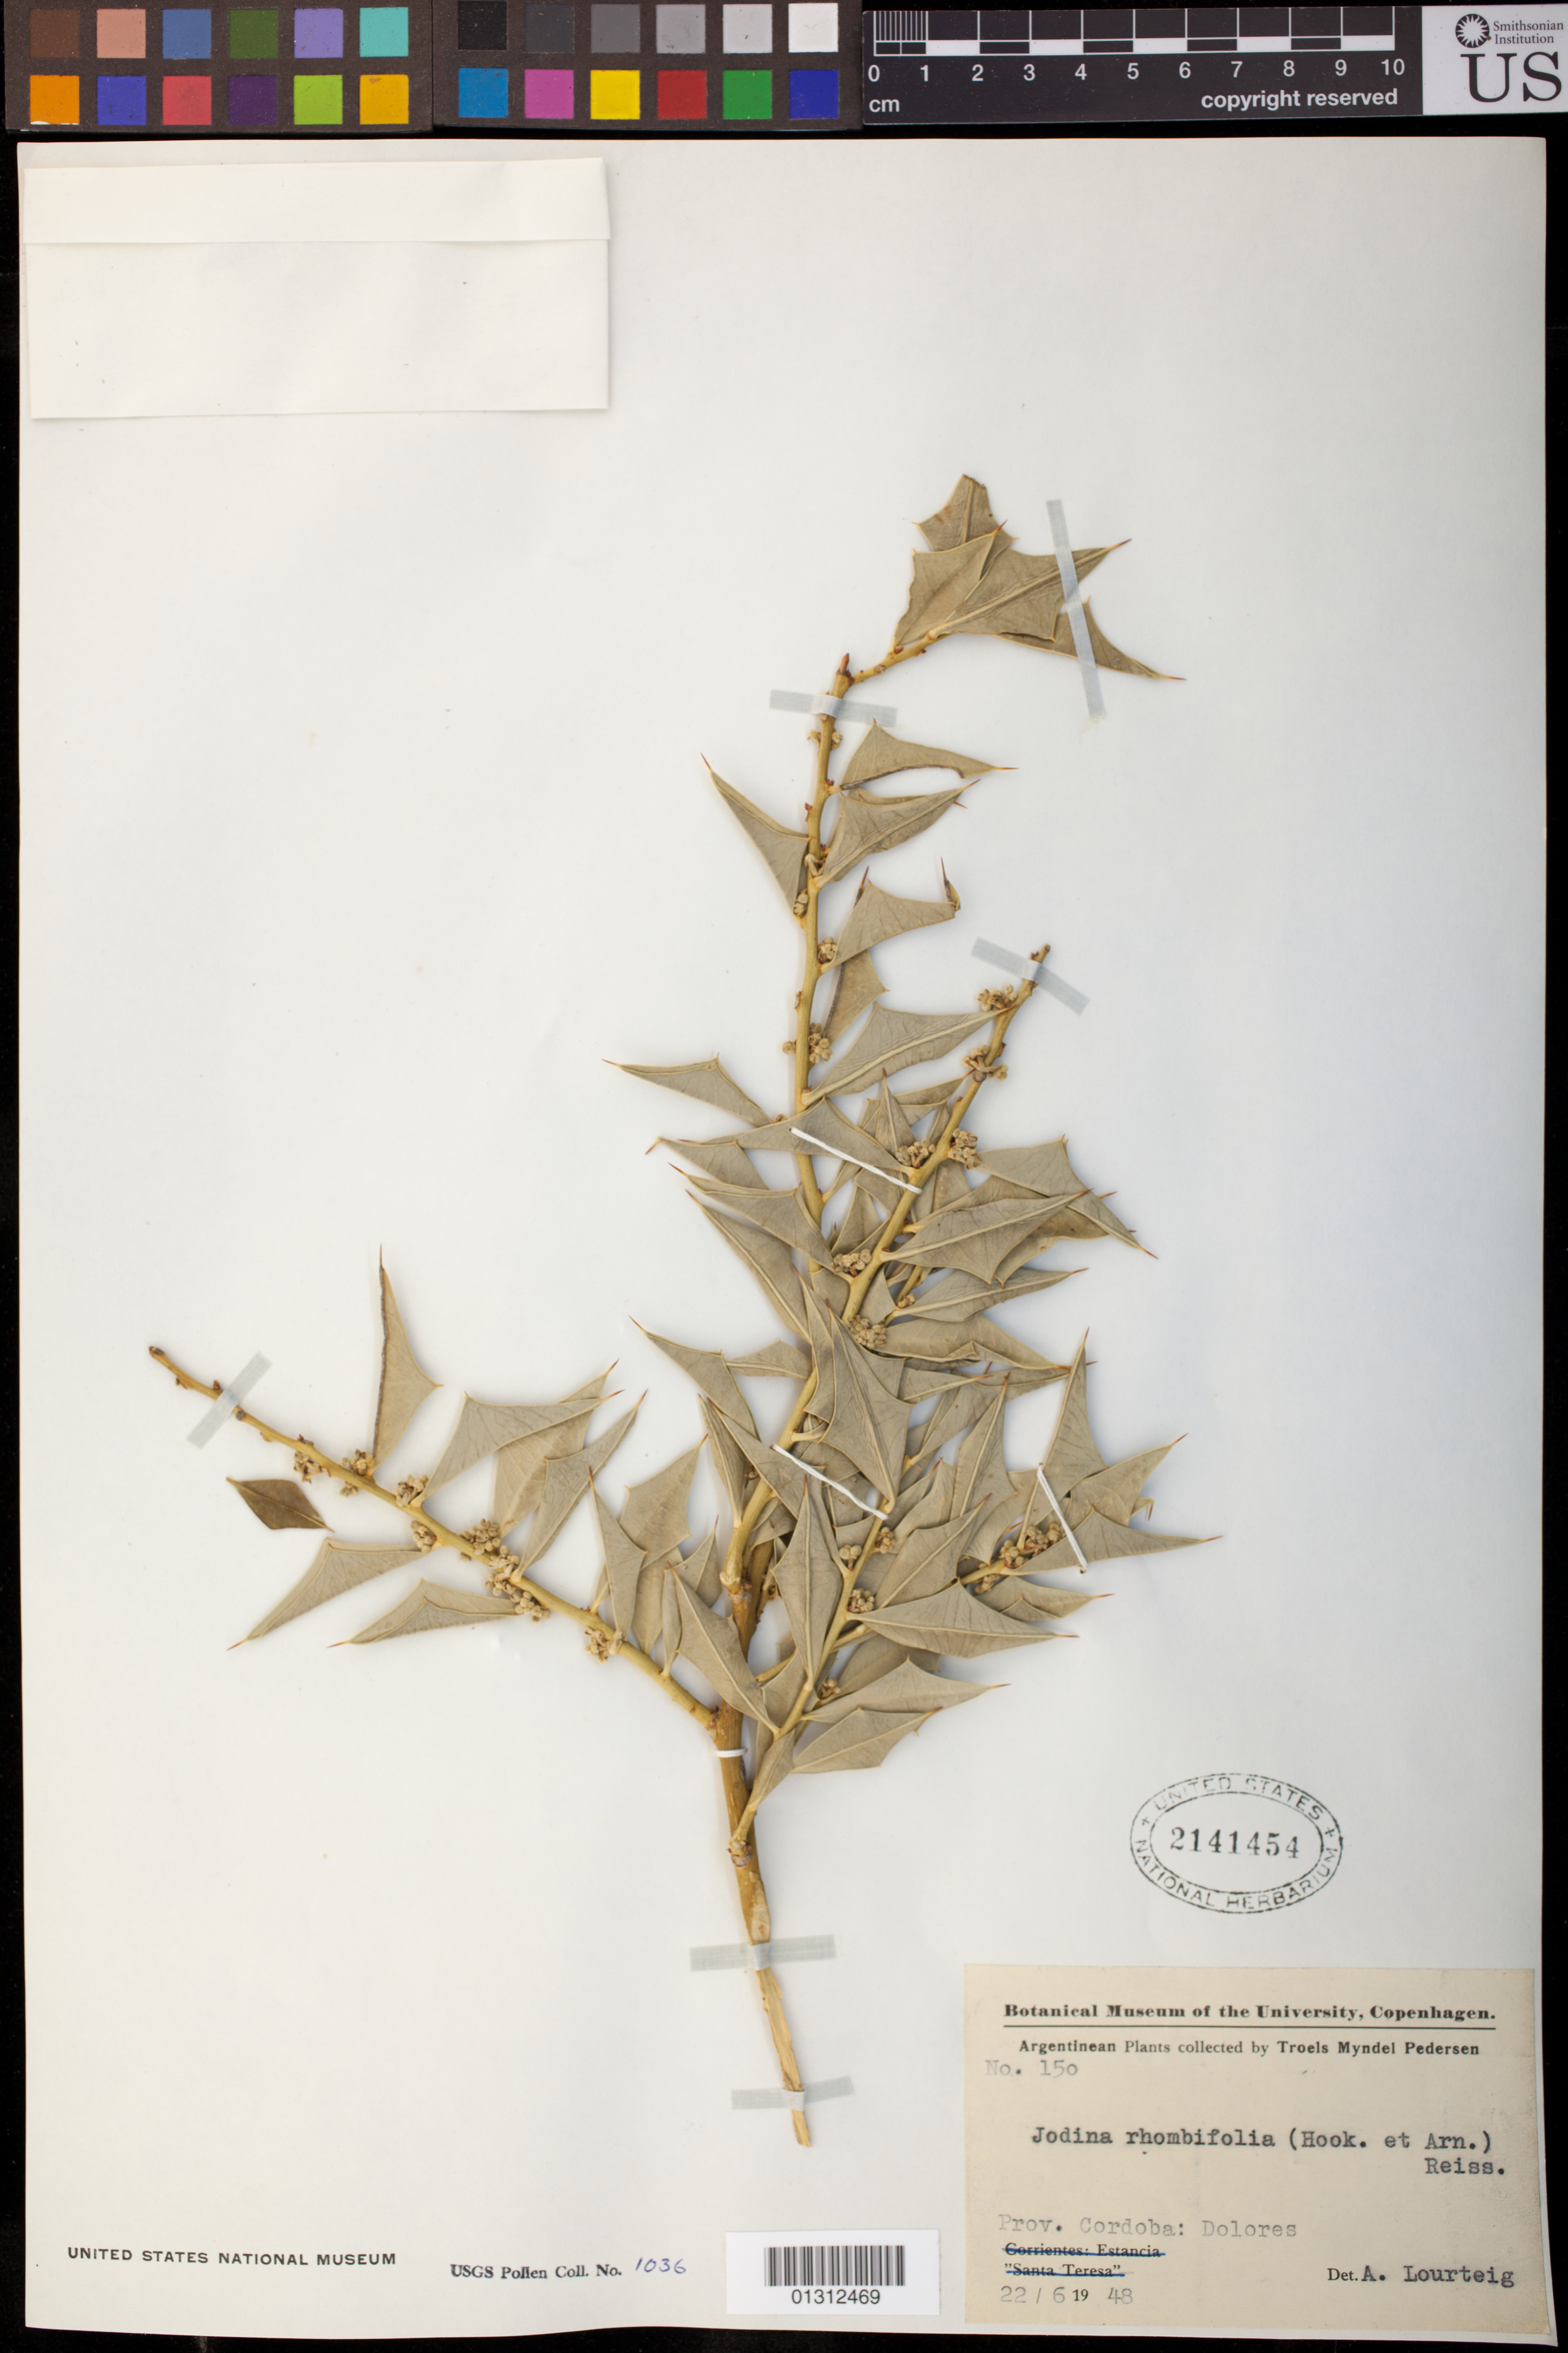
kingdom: Plantae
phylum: Tracheophyta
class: Magnoliopsida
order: Santalales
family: Cervantesiaceae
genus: Jodina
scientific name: Jodina rhombifolia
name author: (Hook. & Arn.) Reissek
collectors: T. M. Pedersen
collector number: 150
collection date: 1948-06-22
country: Argentina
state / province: Cordoba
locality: Dolores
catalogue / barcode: US 2141454